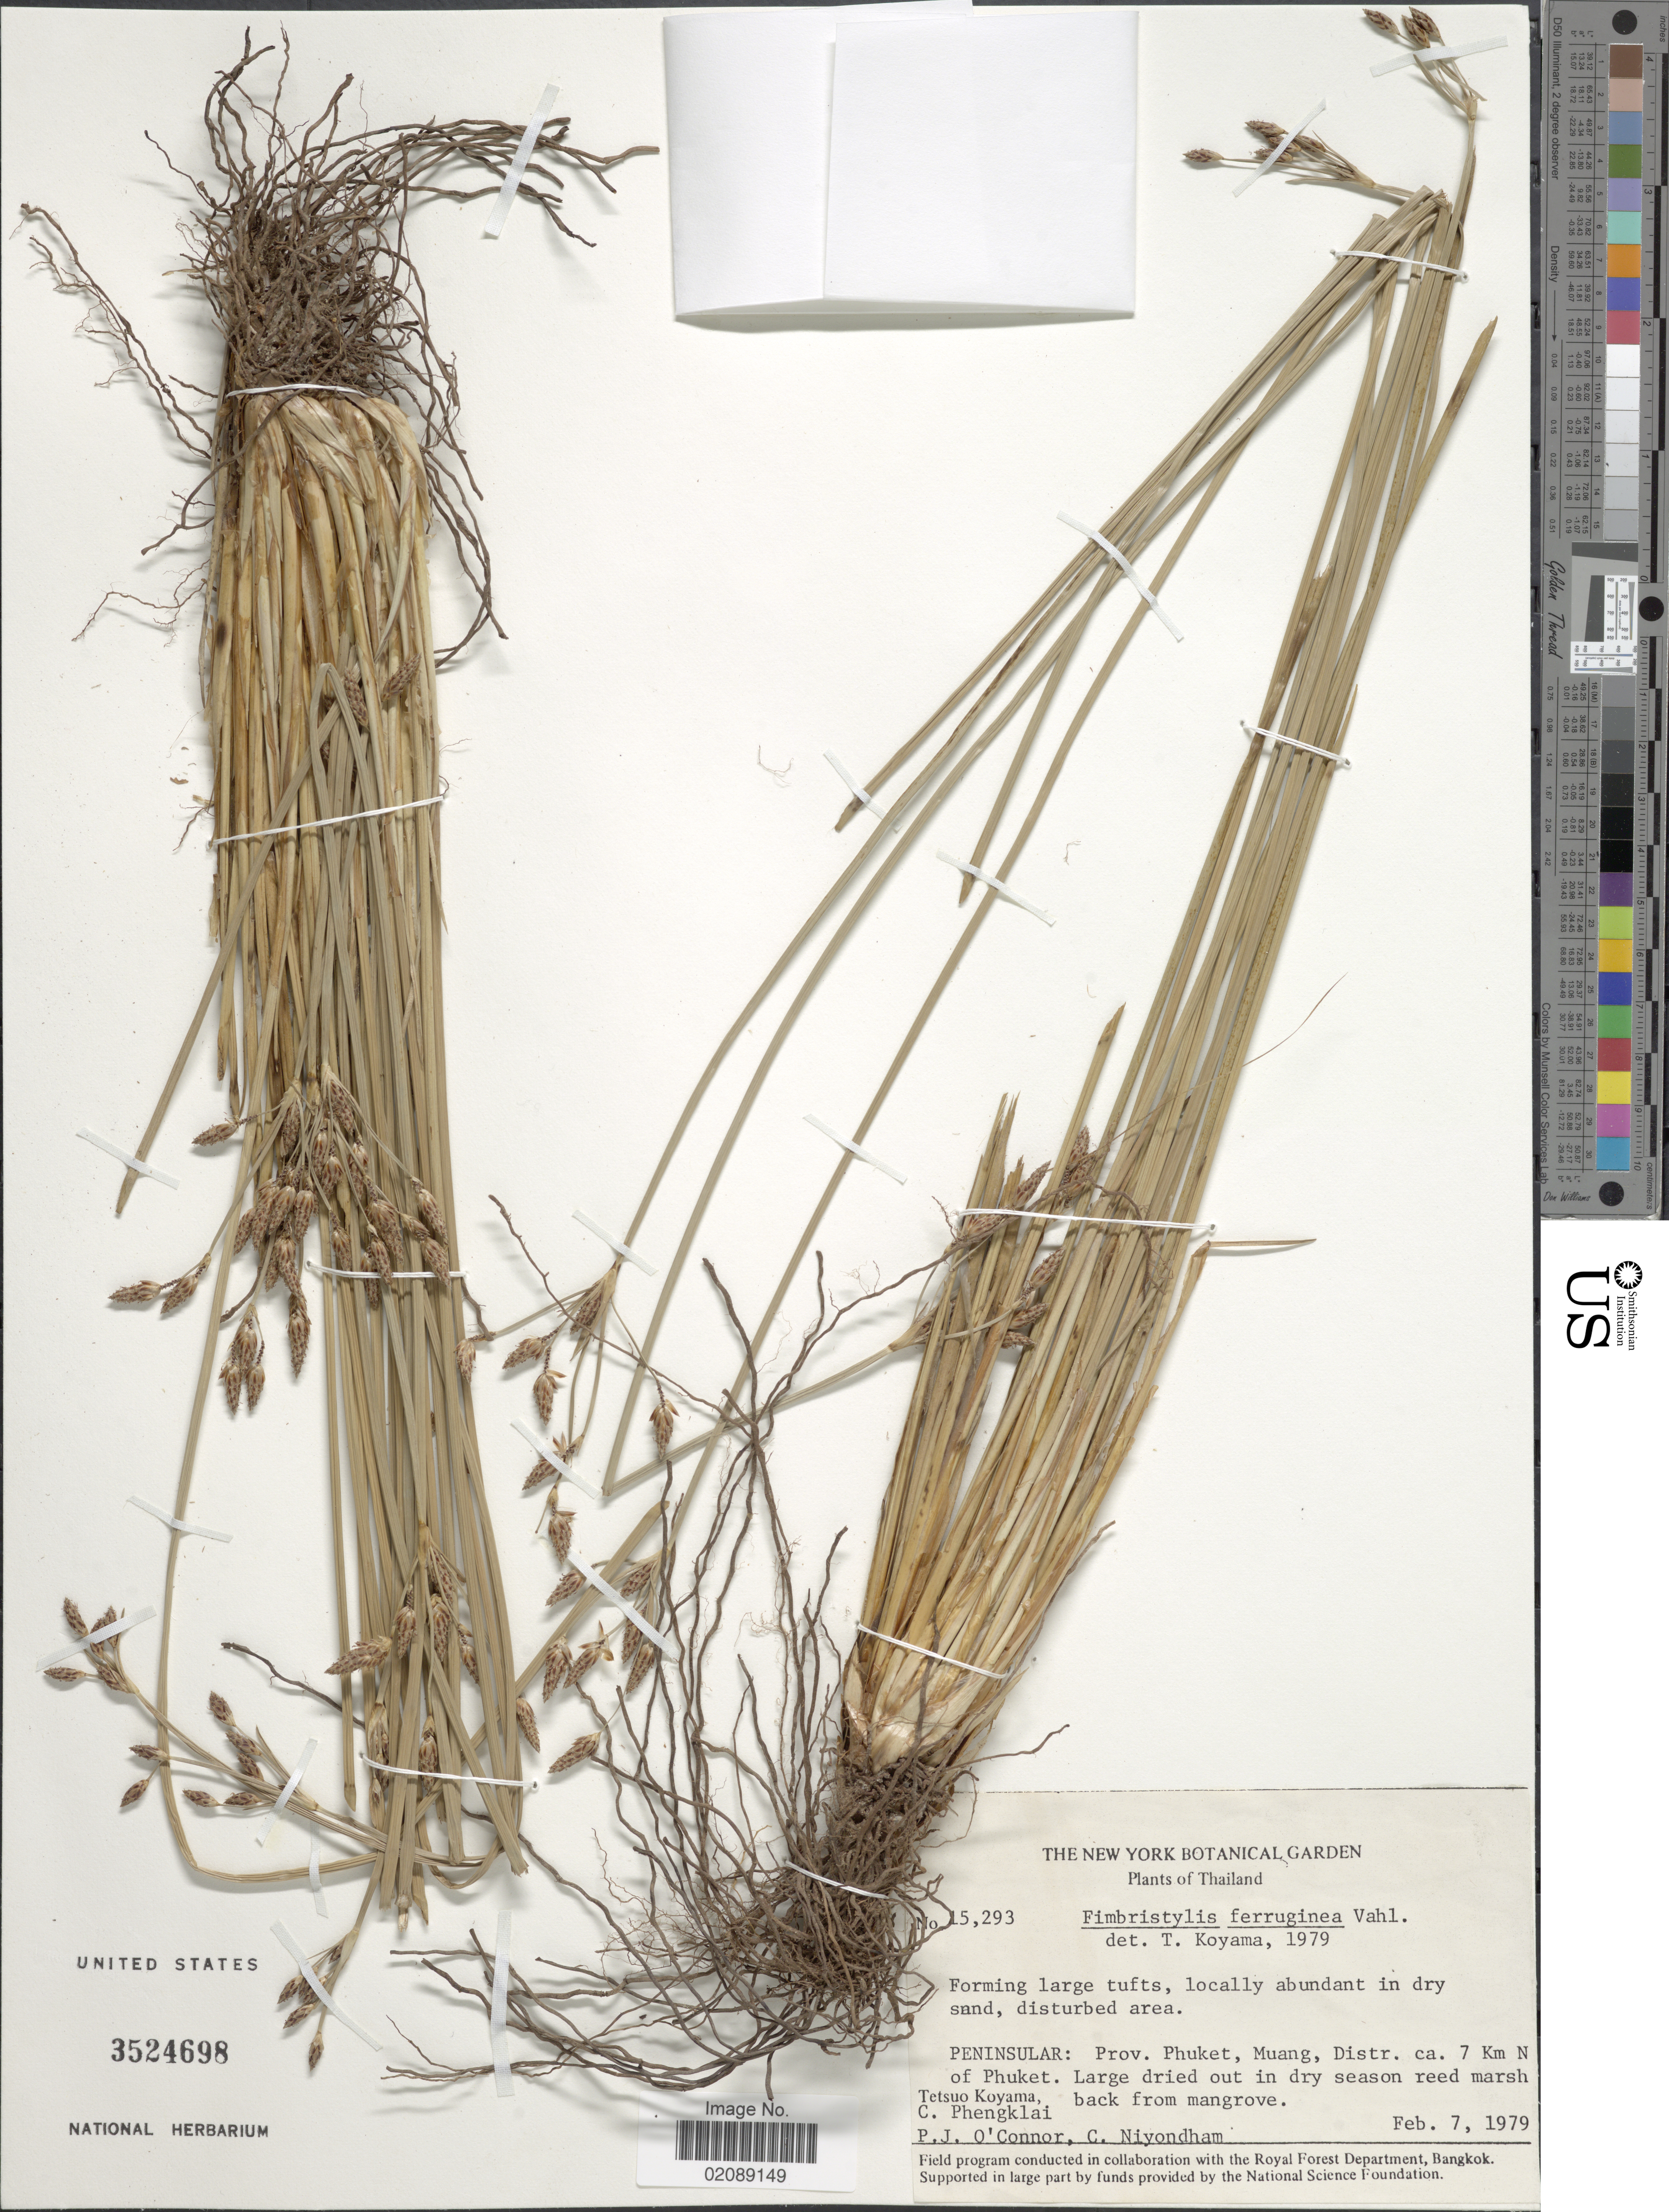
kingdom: Plantae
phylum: Tracheophyta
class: Liliopsida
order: Poales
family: Cyperaceae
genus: Fimbristylis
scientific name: Fimbristylis ferruginea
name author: (L.) Vahl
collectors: T. Koyama, C. Phengklai, P. O'Connor & C. Niyomdham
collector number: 15293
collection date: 1979-02-07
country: Thailand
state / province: Phuket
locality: Peninsular: Muang, Distr. ca 7 Km N of Phuket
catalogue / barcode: US 3524698